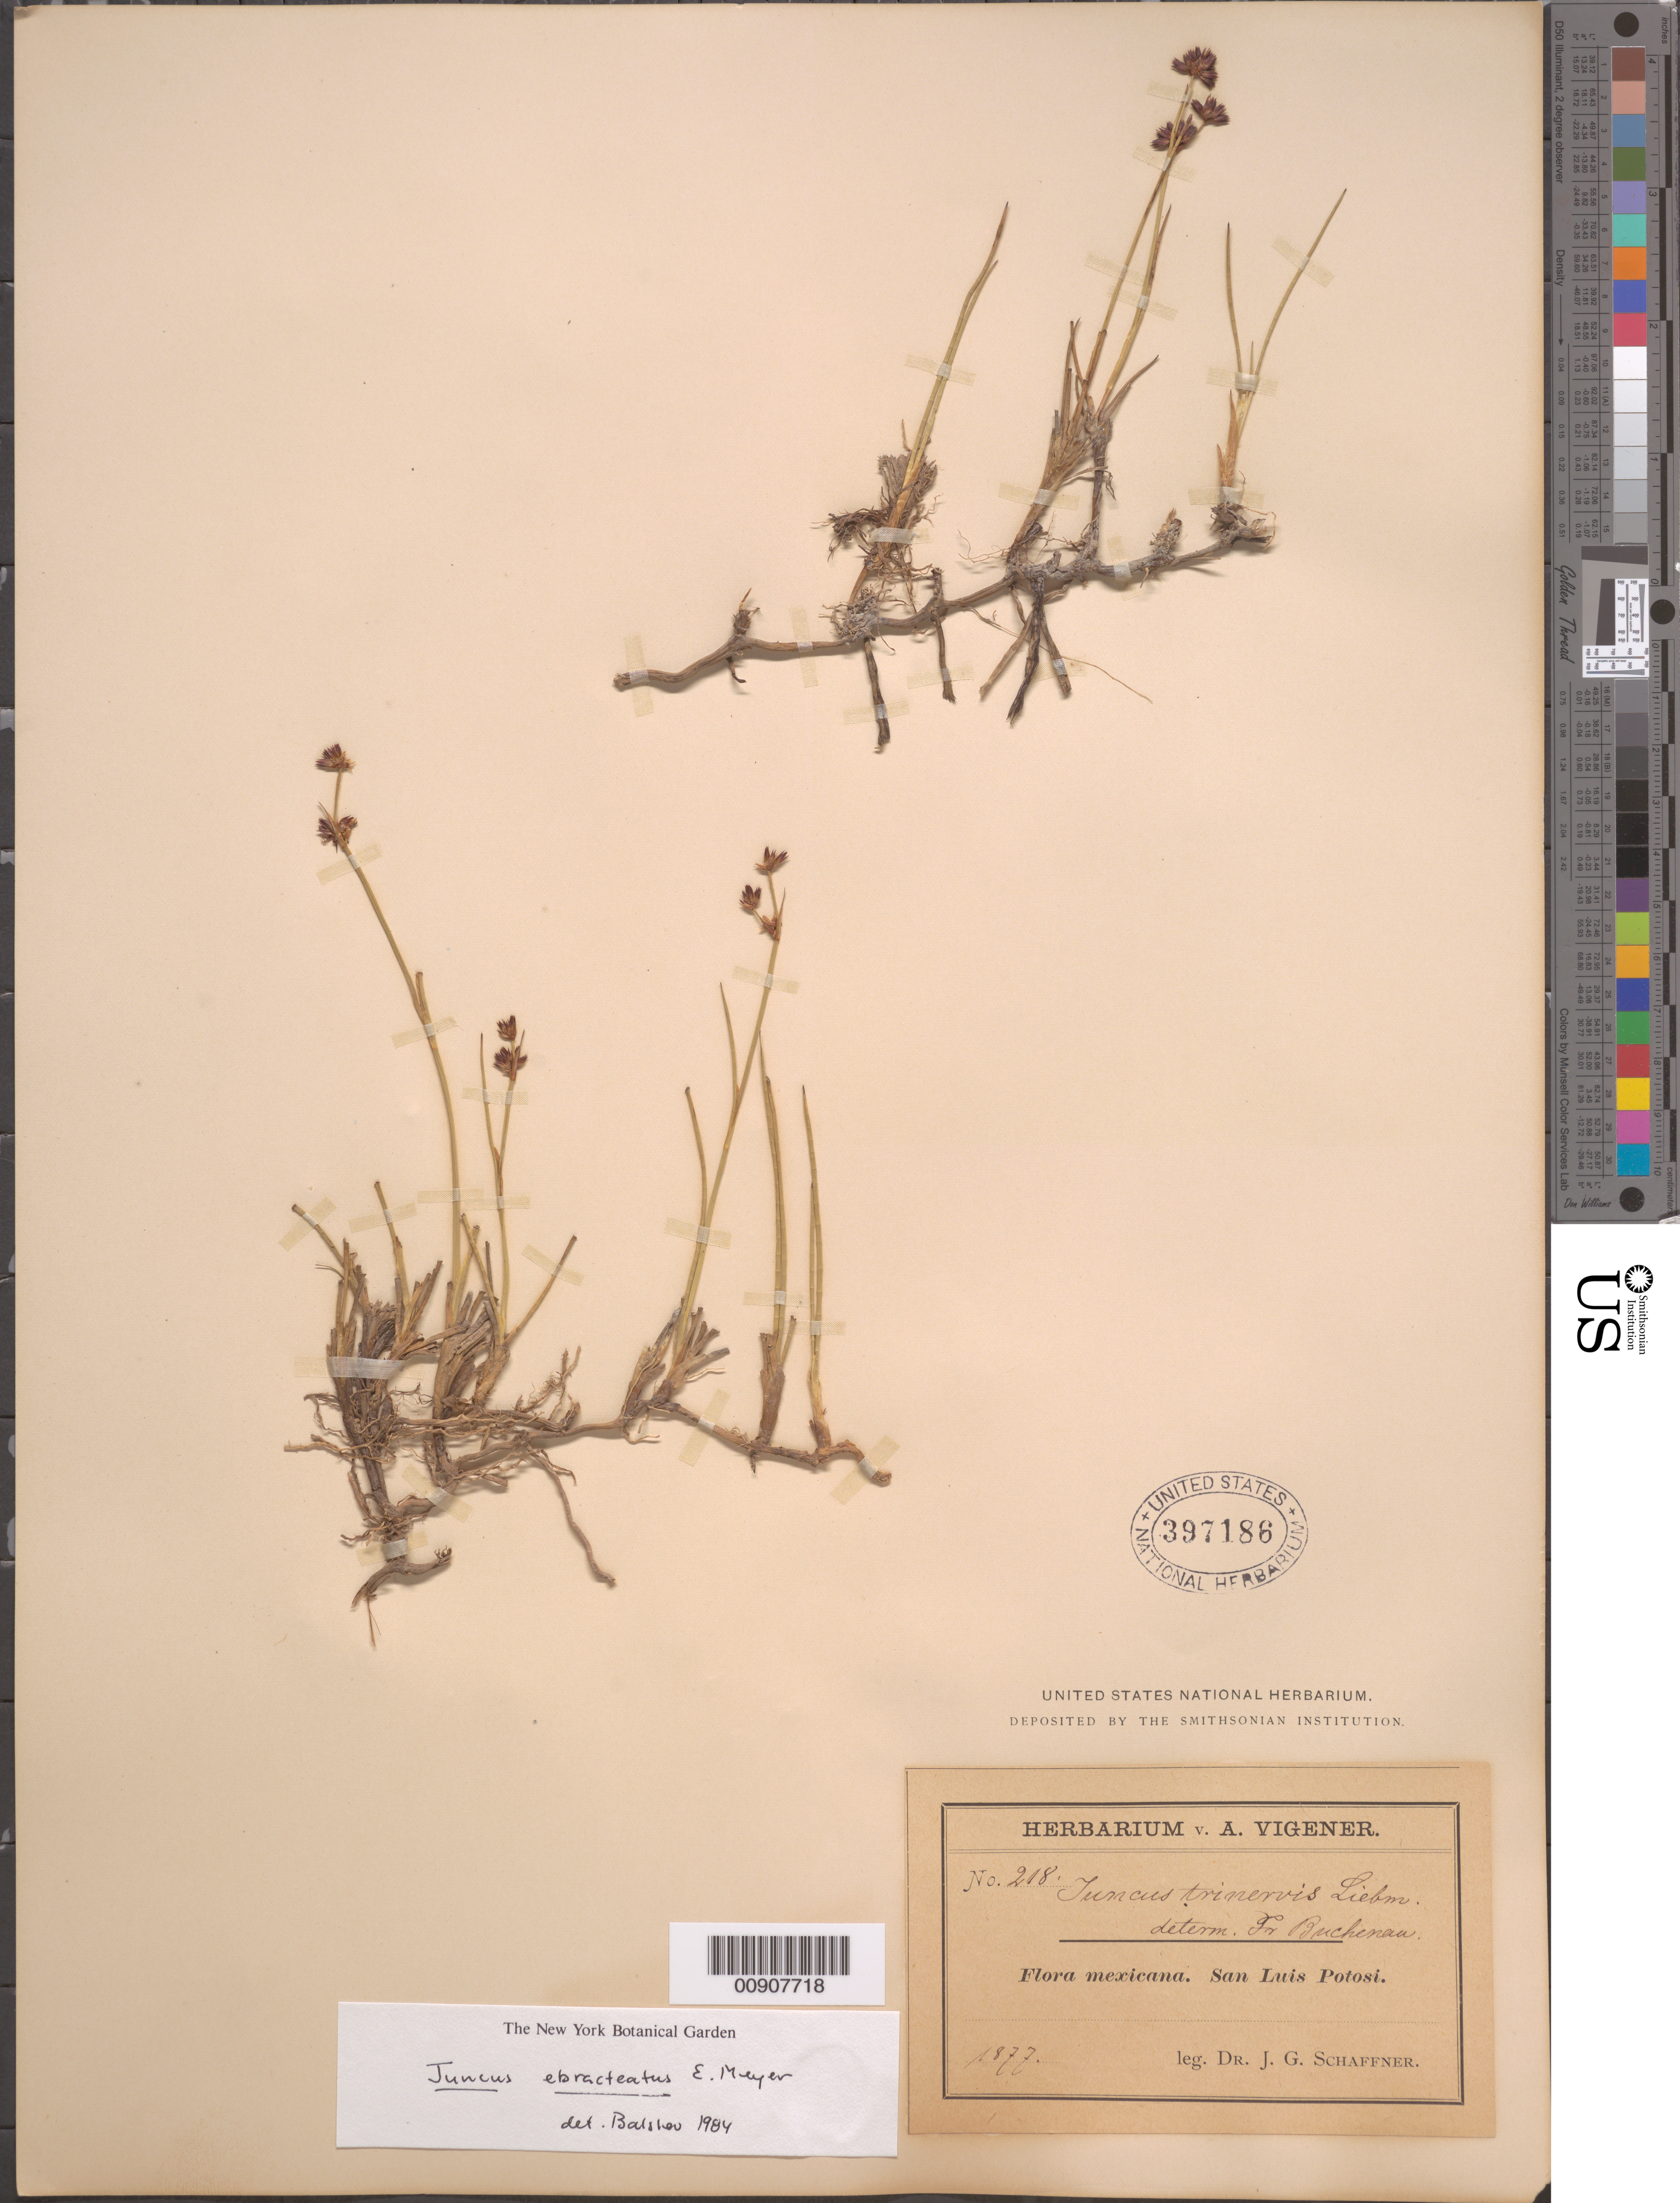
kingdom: Plantae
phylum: Tracheophyta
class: Liliopsida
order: Poales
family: Juncaceae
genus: Juncus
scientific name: Juncus ebracteatus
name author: E. Mey.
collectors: J. G. Schaffner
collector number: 218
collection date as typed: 1877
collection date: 1877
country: Mexico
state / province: San Luis Potosí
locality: San Luis Potosí.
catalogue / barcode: US 397186